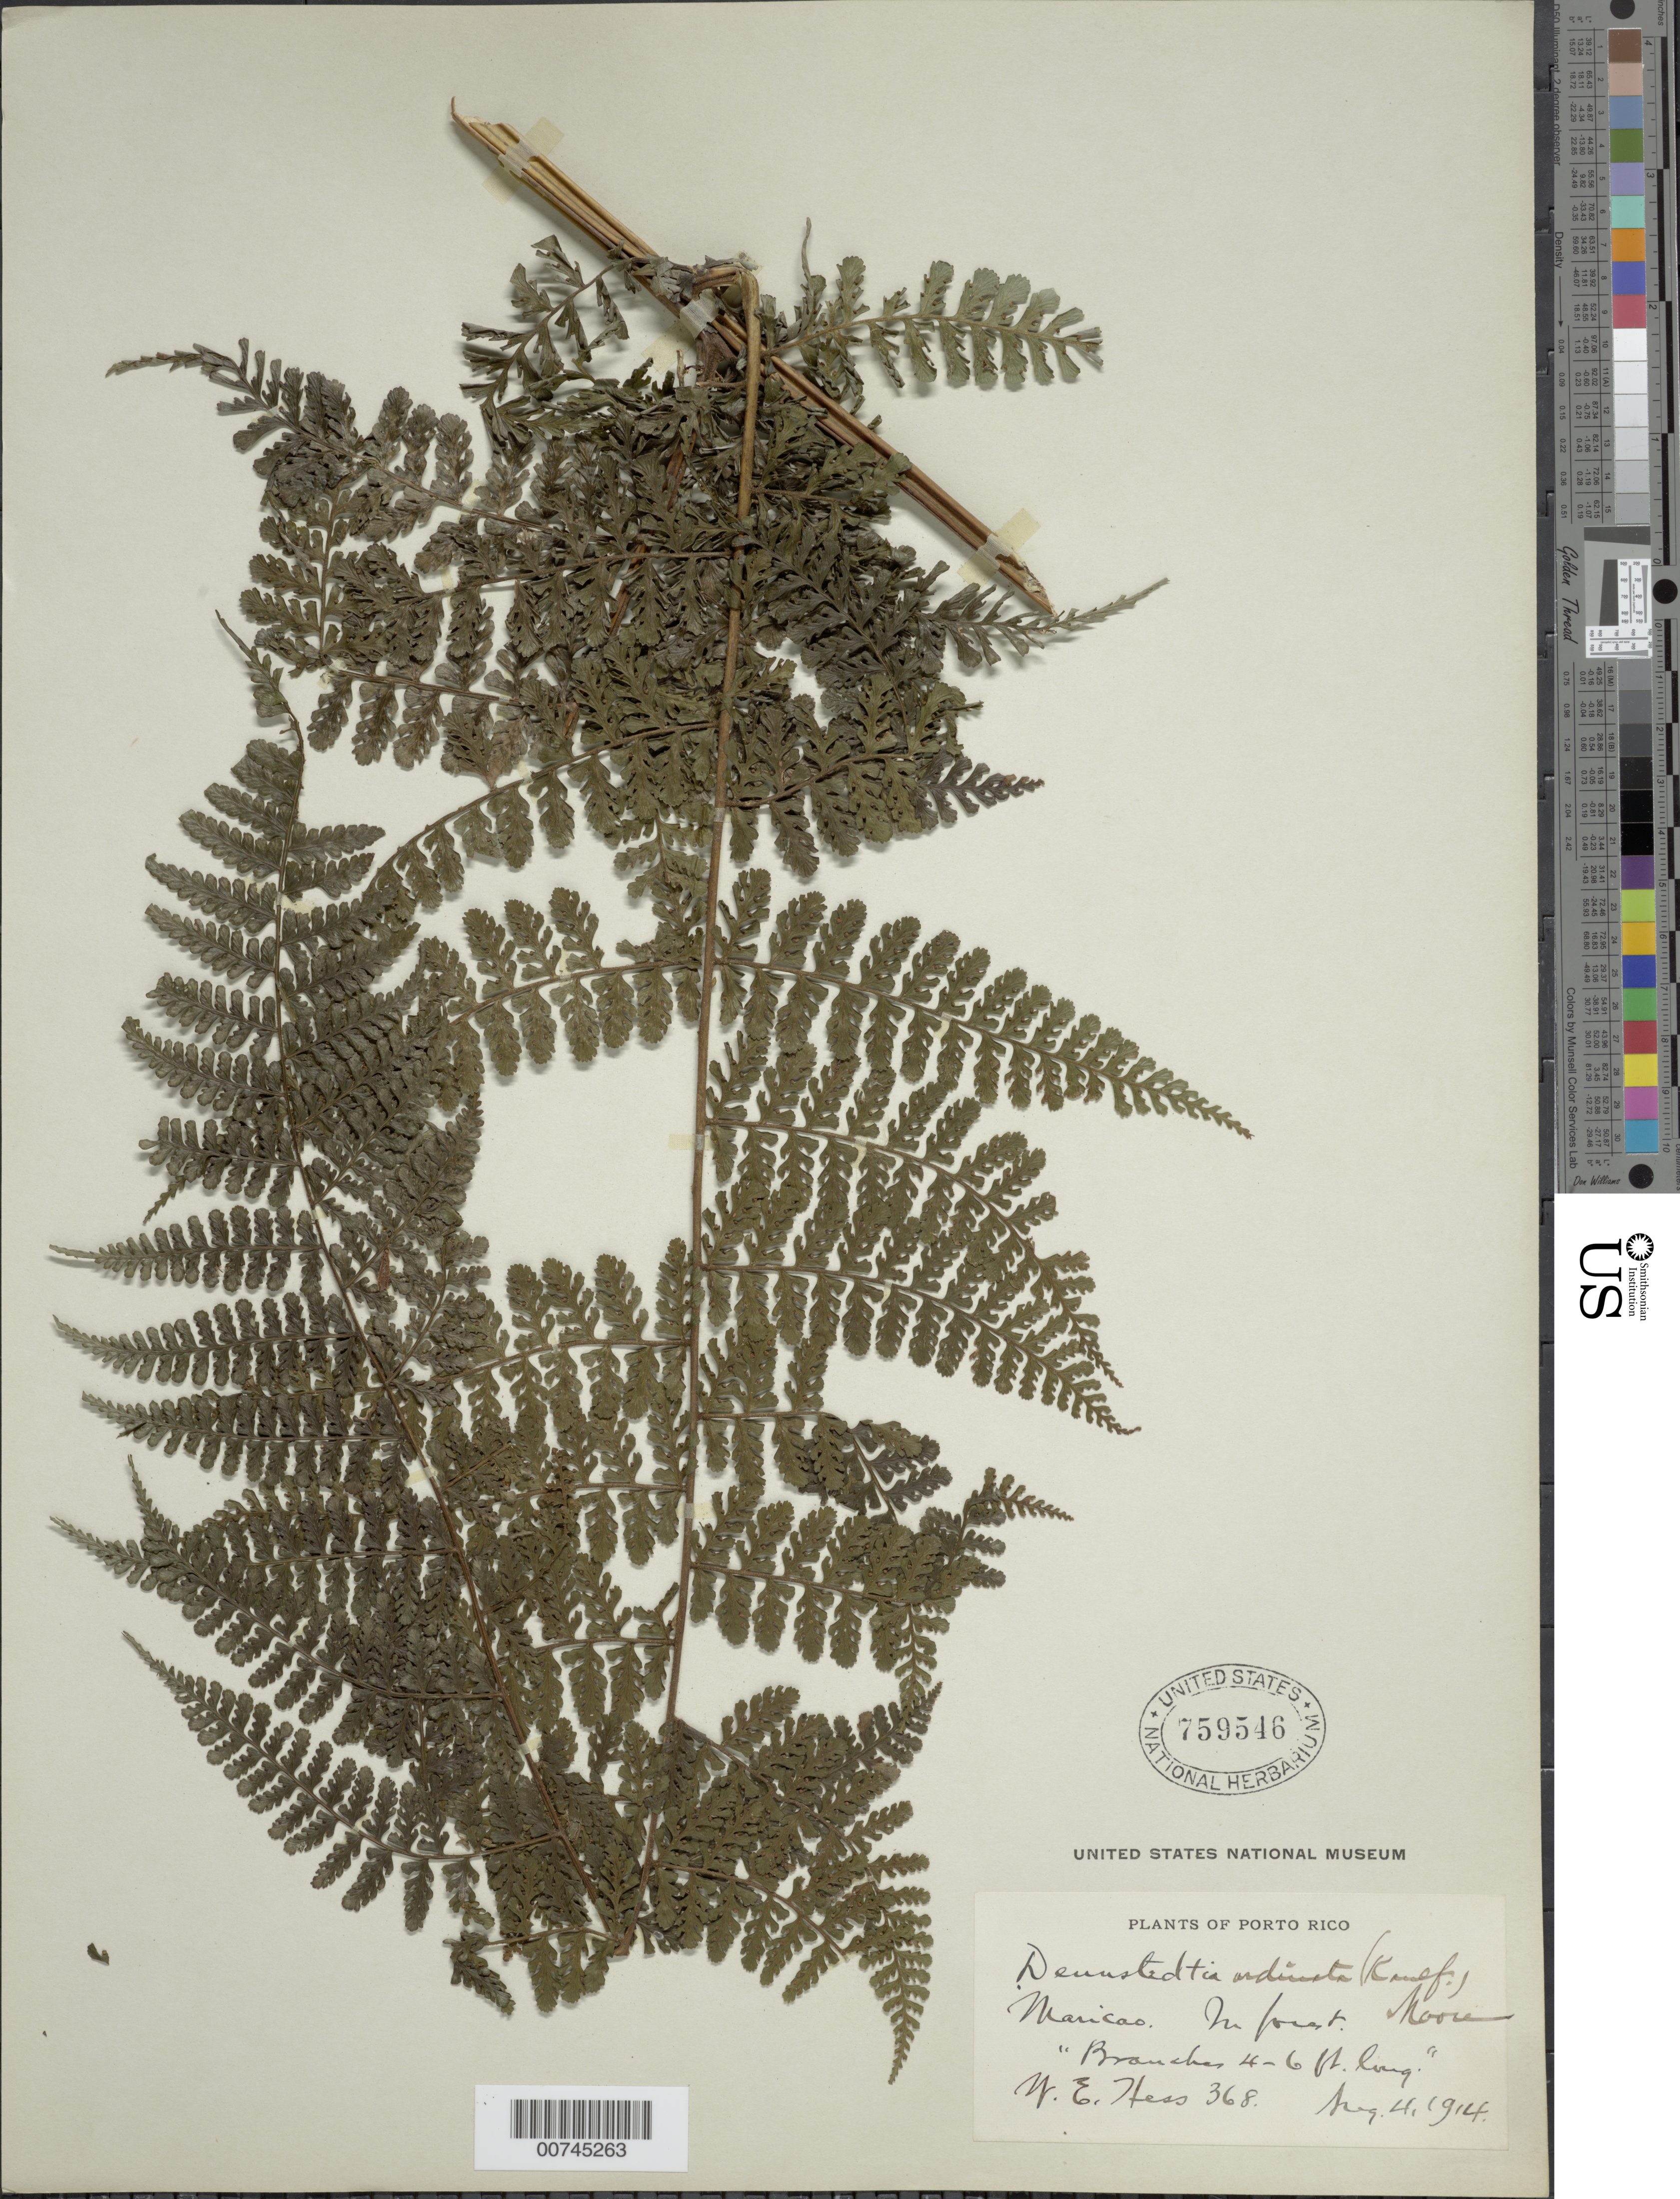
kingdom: Plantae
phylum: Tracheophyta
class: Polypodiopsida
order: Polypodiales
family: Dennstaedtiaceae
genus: Dennstaedtia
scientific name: Dennstaedtia dissecta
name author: (Sw.) T. Moore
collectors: W. Hess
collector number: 368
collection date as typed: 04 Aug 1914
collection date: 1914-08-04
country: Puerto Rico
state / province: Maricao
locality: Maricao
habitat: In forest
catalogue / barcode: US 759546